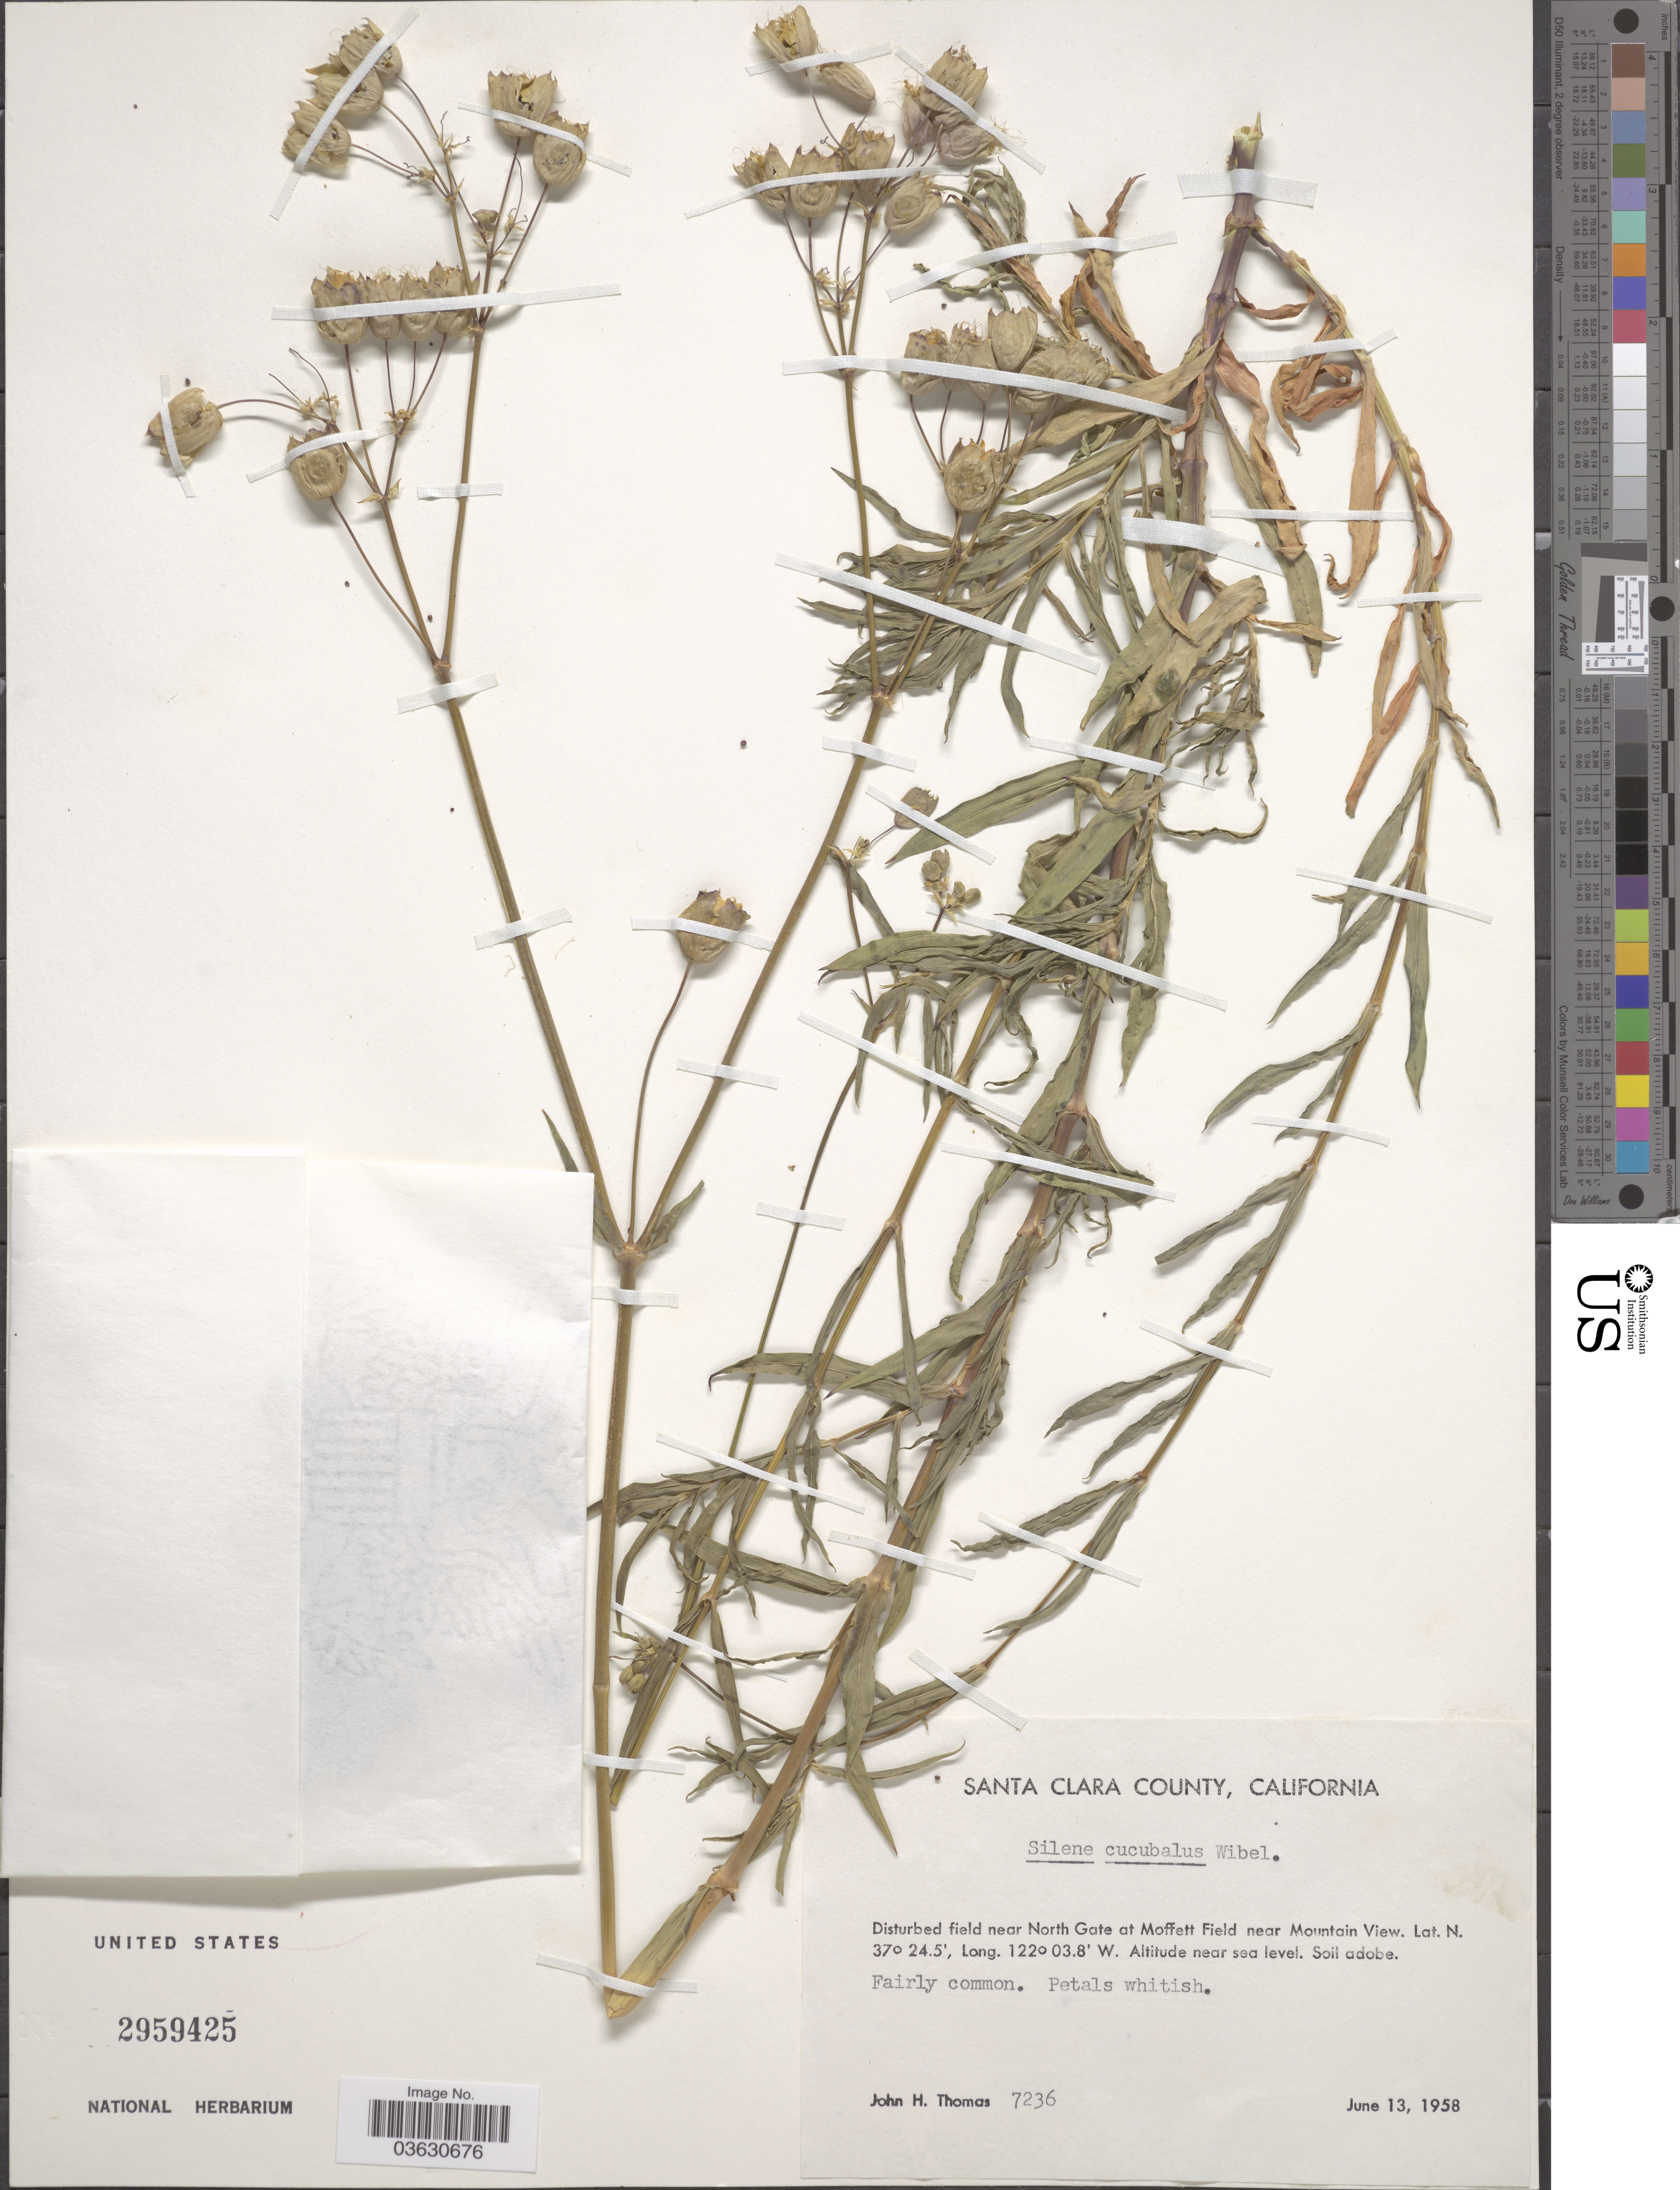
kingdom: Plantae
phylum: Tracheophyta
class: Magnoliopsida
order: Caryophyllales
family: Caryophyllaceae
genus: Silene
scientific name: Silene cucubalus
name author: L.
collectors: J. H. Thomas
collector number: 7236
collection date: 1958-06-13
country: United States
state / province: California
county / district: Santa Clara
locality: Santa Clara County. Disturbed field near North Gate at Moffett Field near Mountain View.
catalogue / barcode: US 2959425